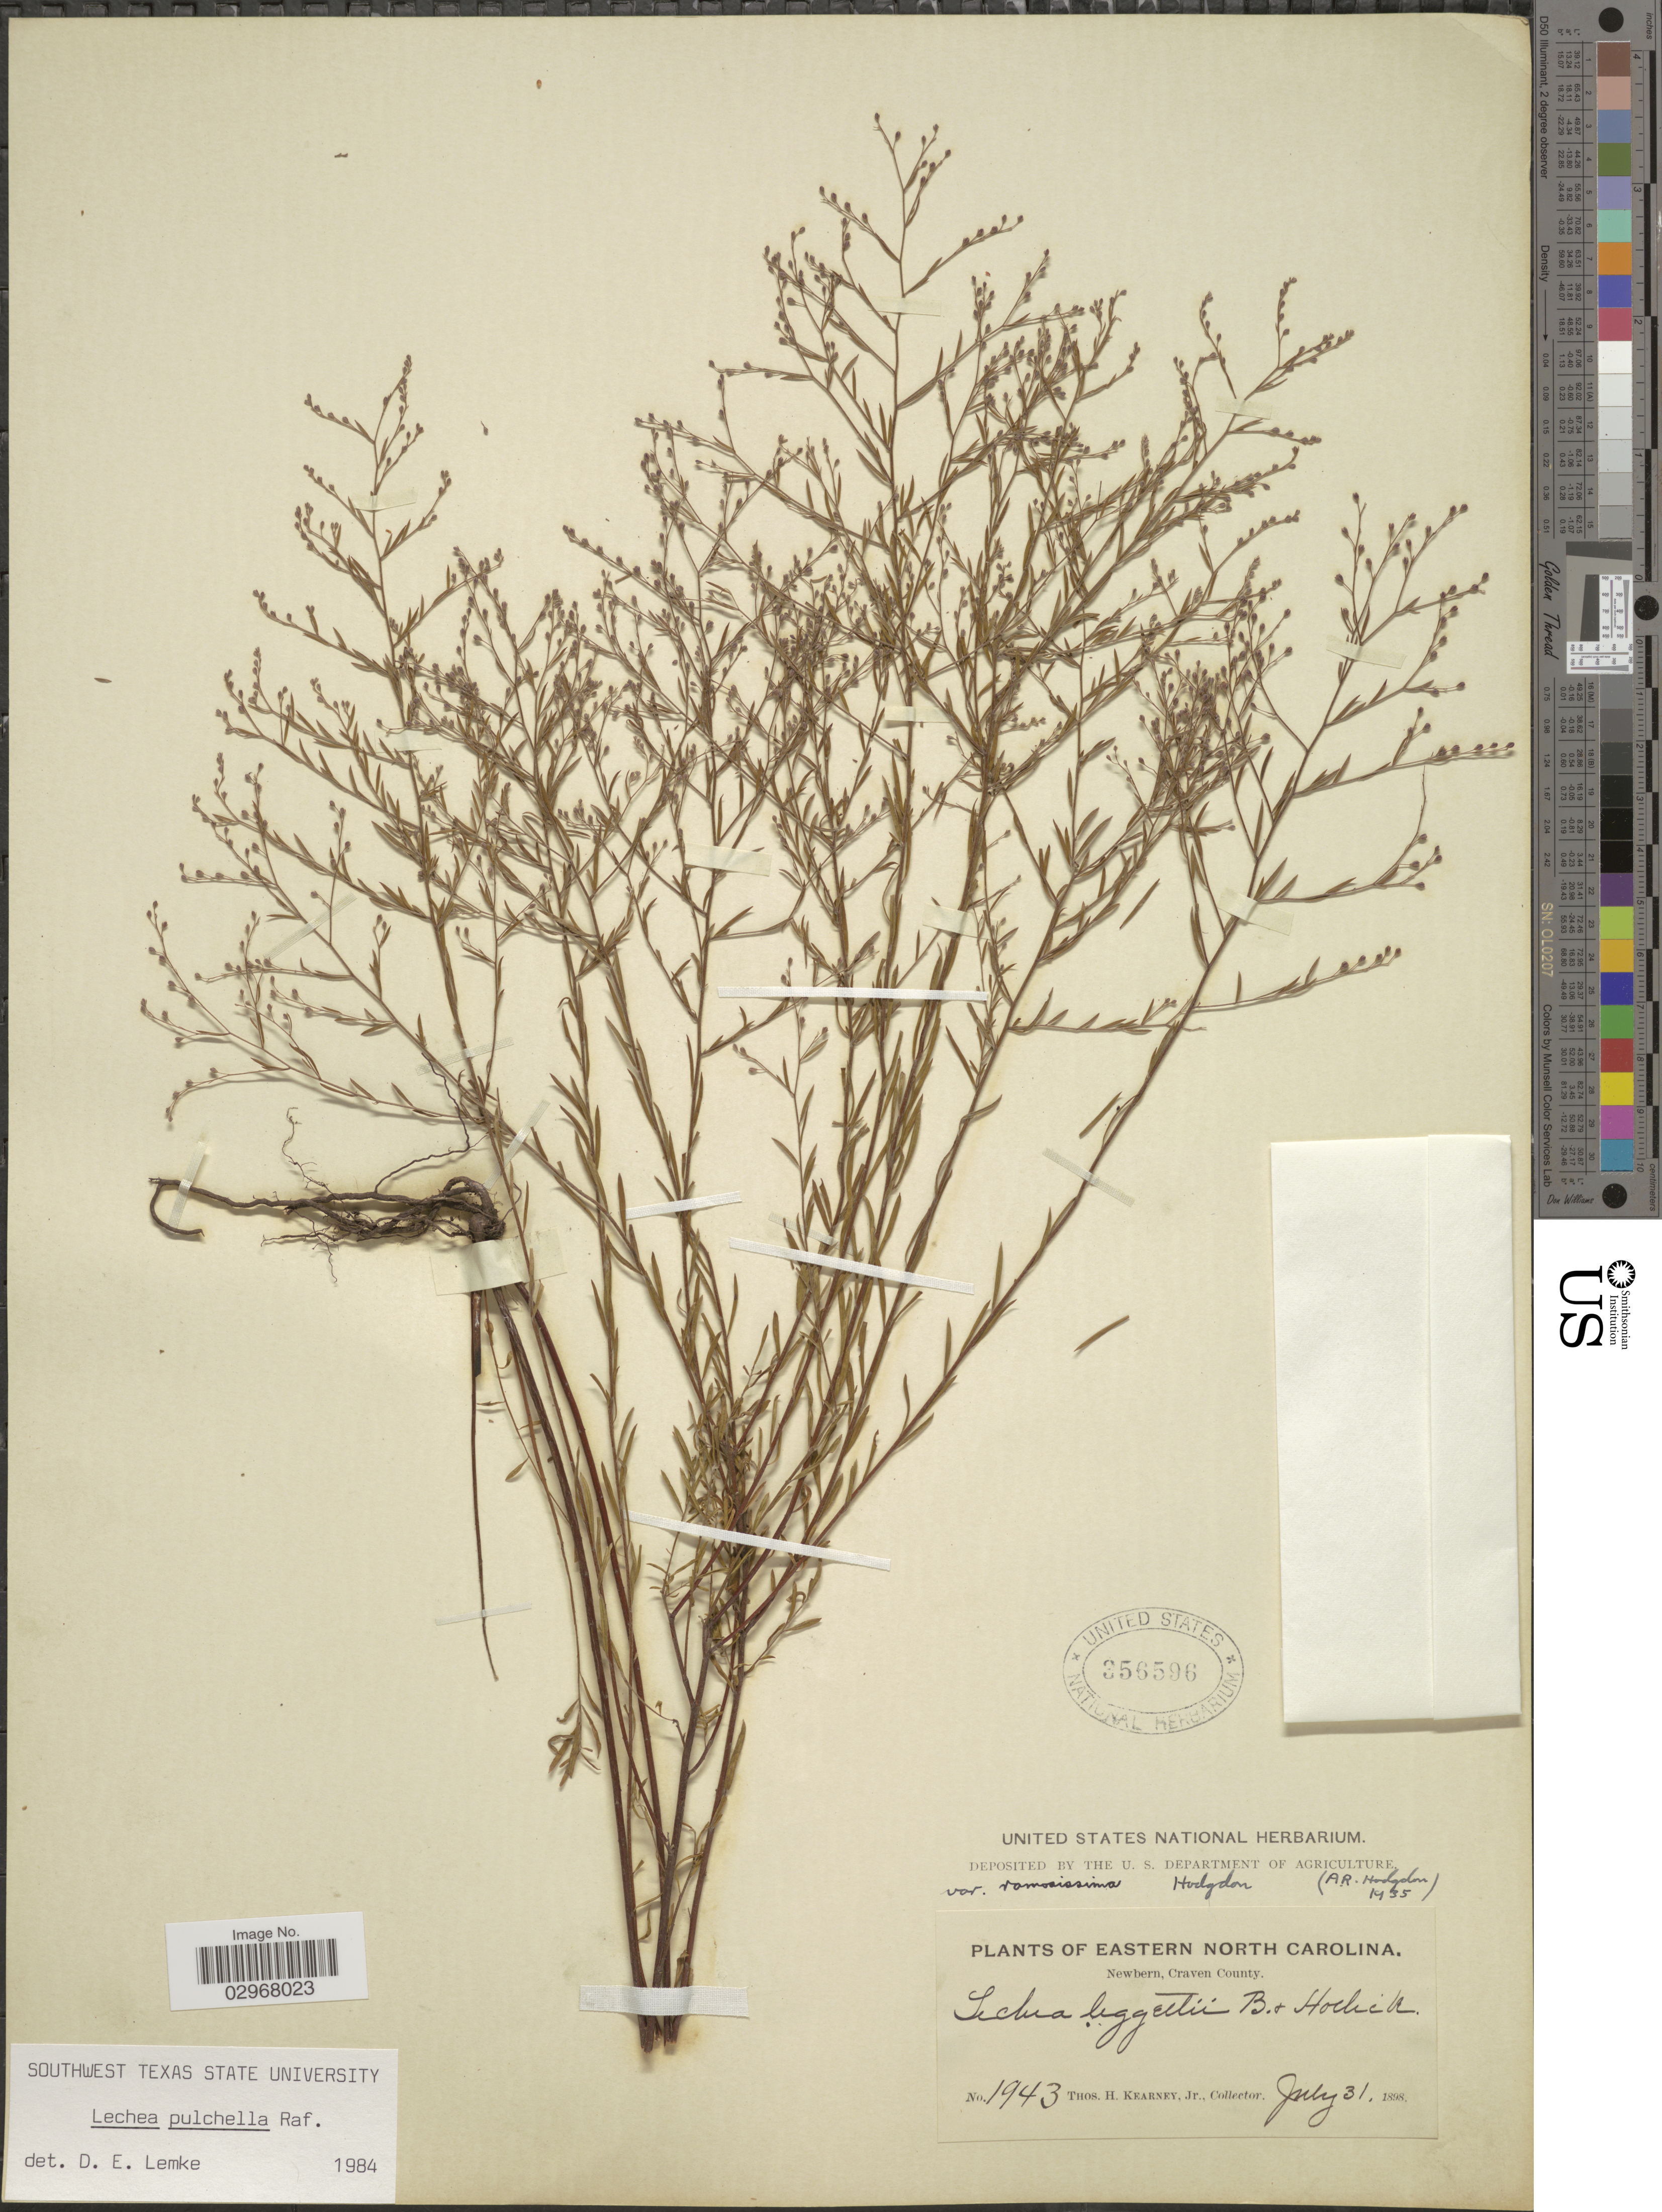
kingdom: Plantae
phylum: Tracheophyta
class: Magnoliopsida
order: Malvales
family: Cistaceae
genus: Lechea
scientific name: Lechea pulchella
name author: Raf.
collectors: T. H. Kearney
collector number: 1943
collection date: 1898-07-31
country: United States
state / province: North Carolina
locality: Eastern North Carolina. Newbern, Craven County.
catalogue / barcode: US 356596